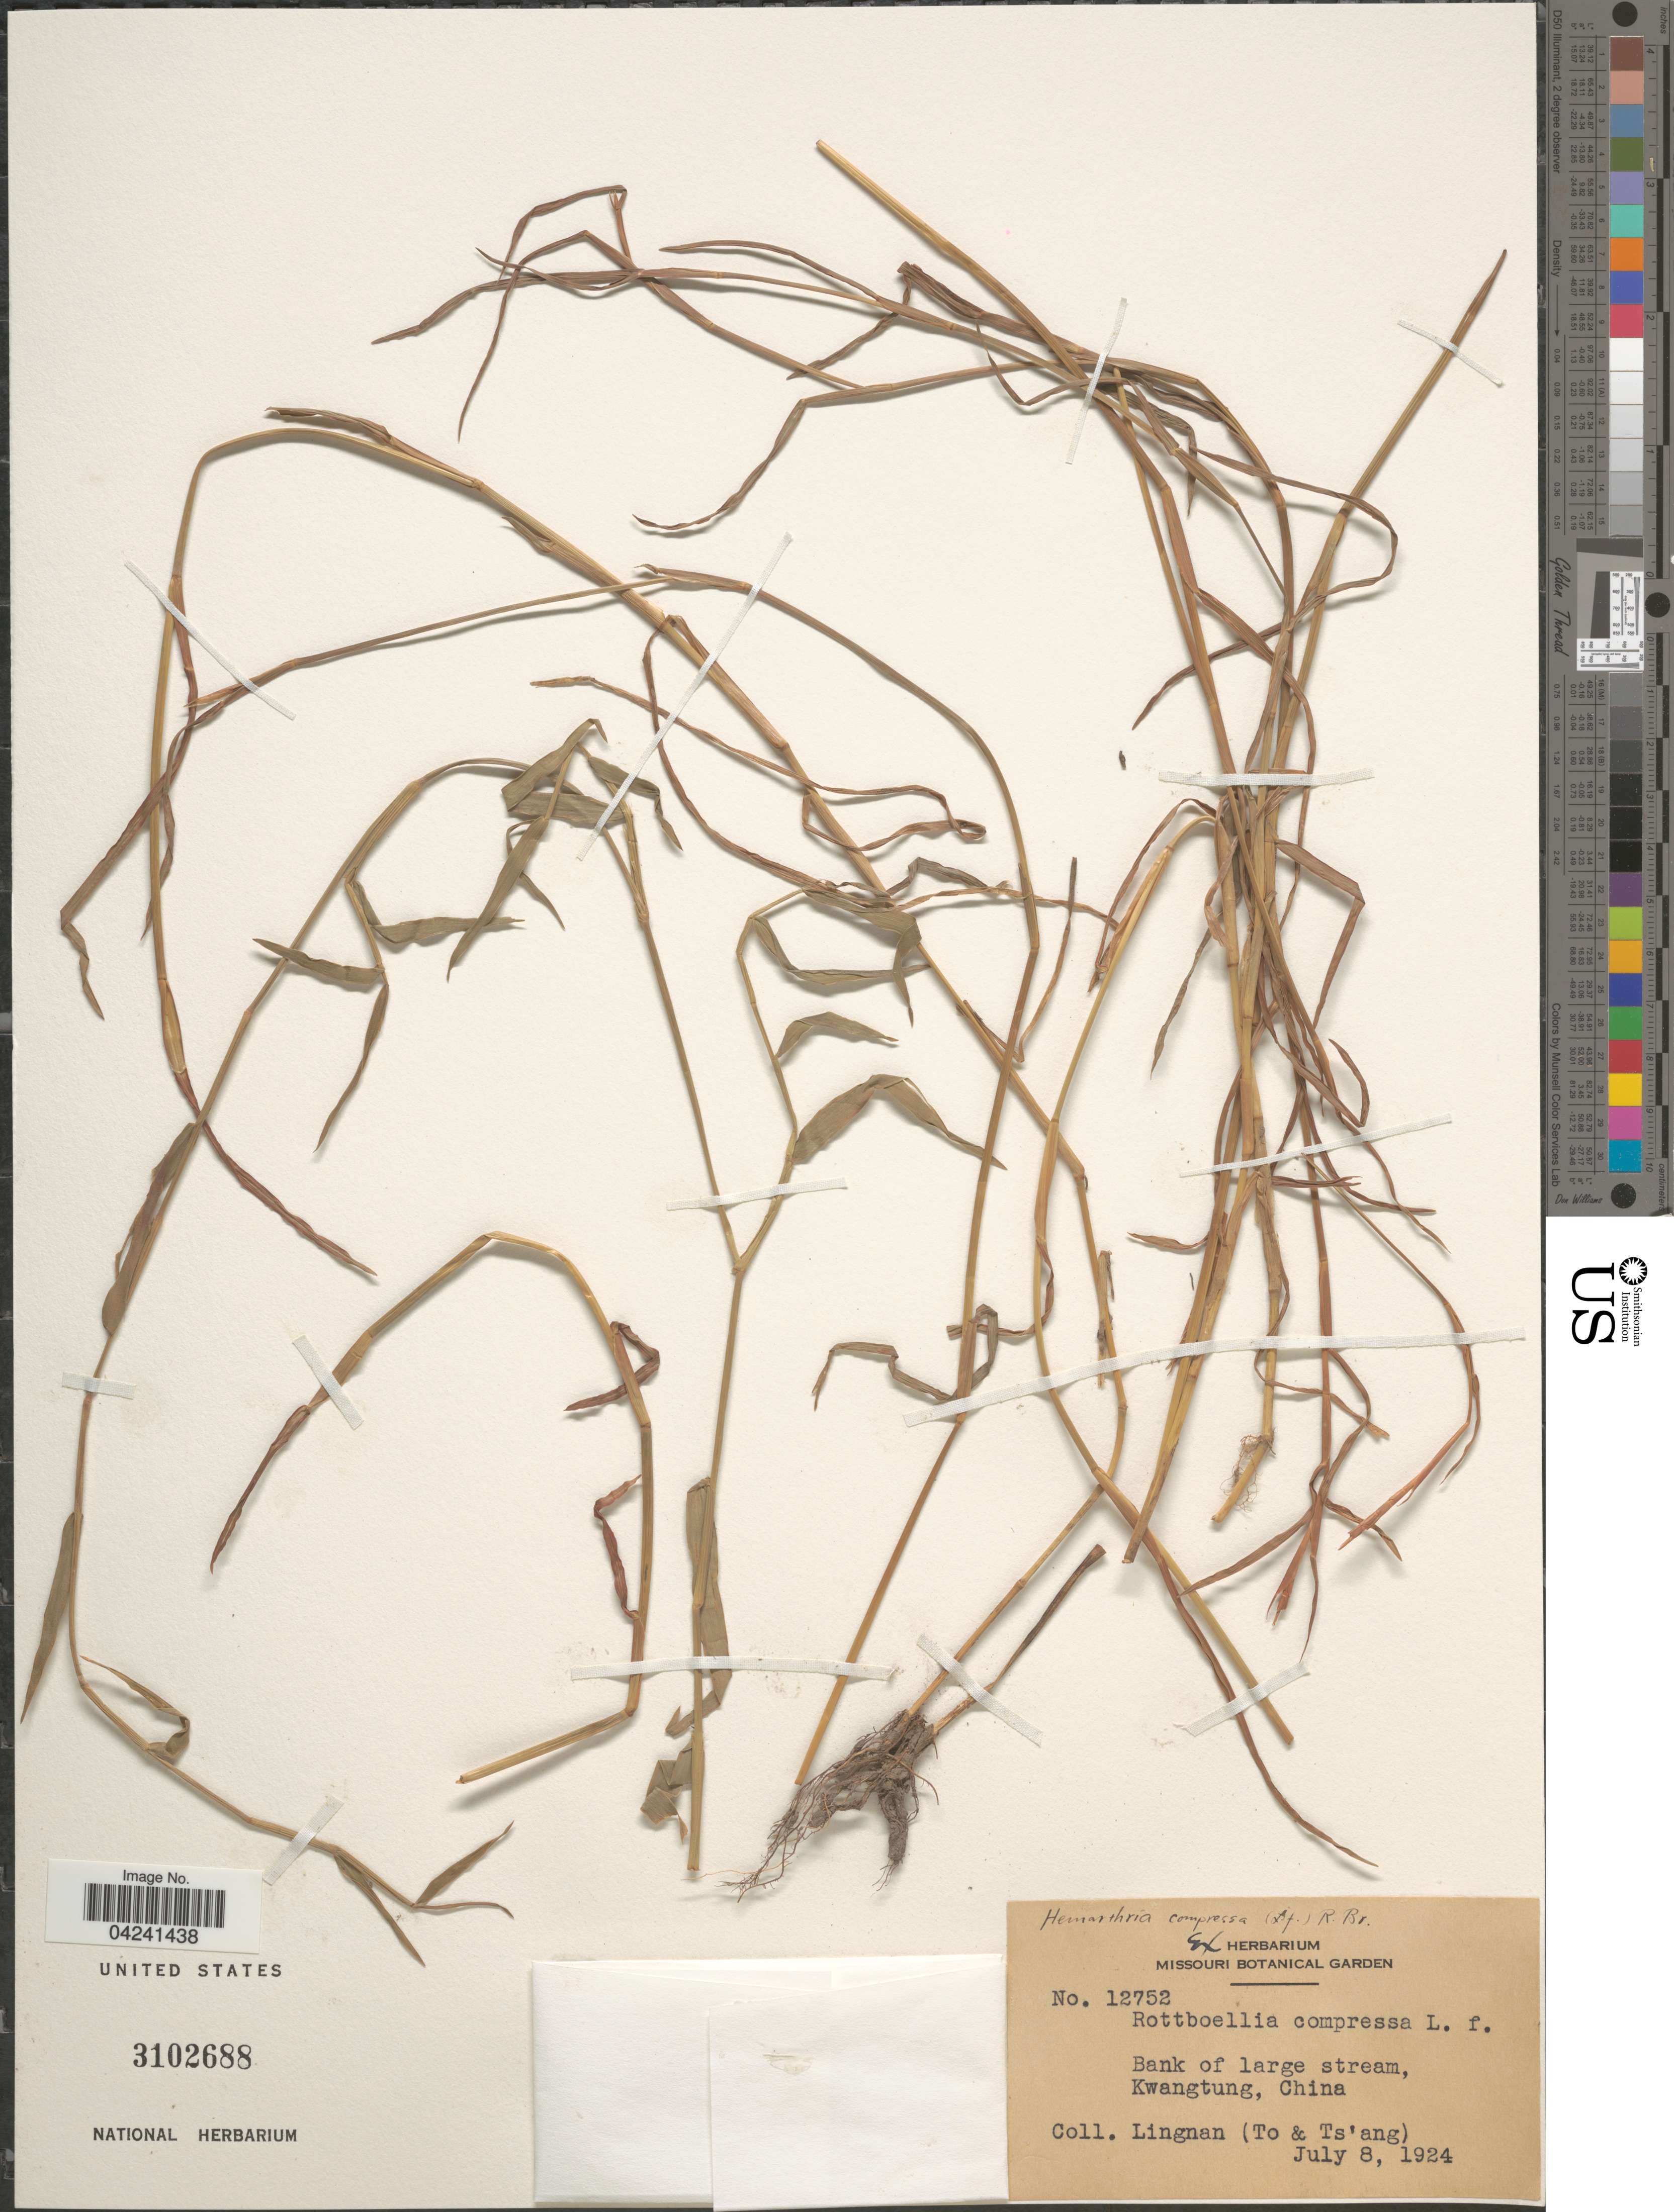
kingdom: Plantae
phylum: Tracheophyta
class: Liliopsida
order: Poales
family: Poaceae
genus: Hemarthria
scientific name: Hemarthria compressa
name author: (L.) R. Br.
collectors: Lingnan, -. To & -. T'sang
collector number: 12752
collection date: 1924-07-08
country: China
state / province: Guangdong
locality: Kwangtung.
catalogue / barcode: US 3102688